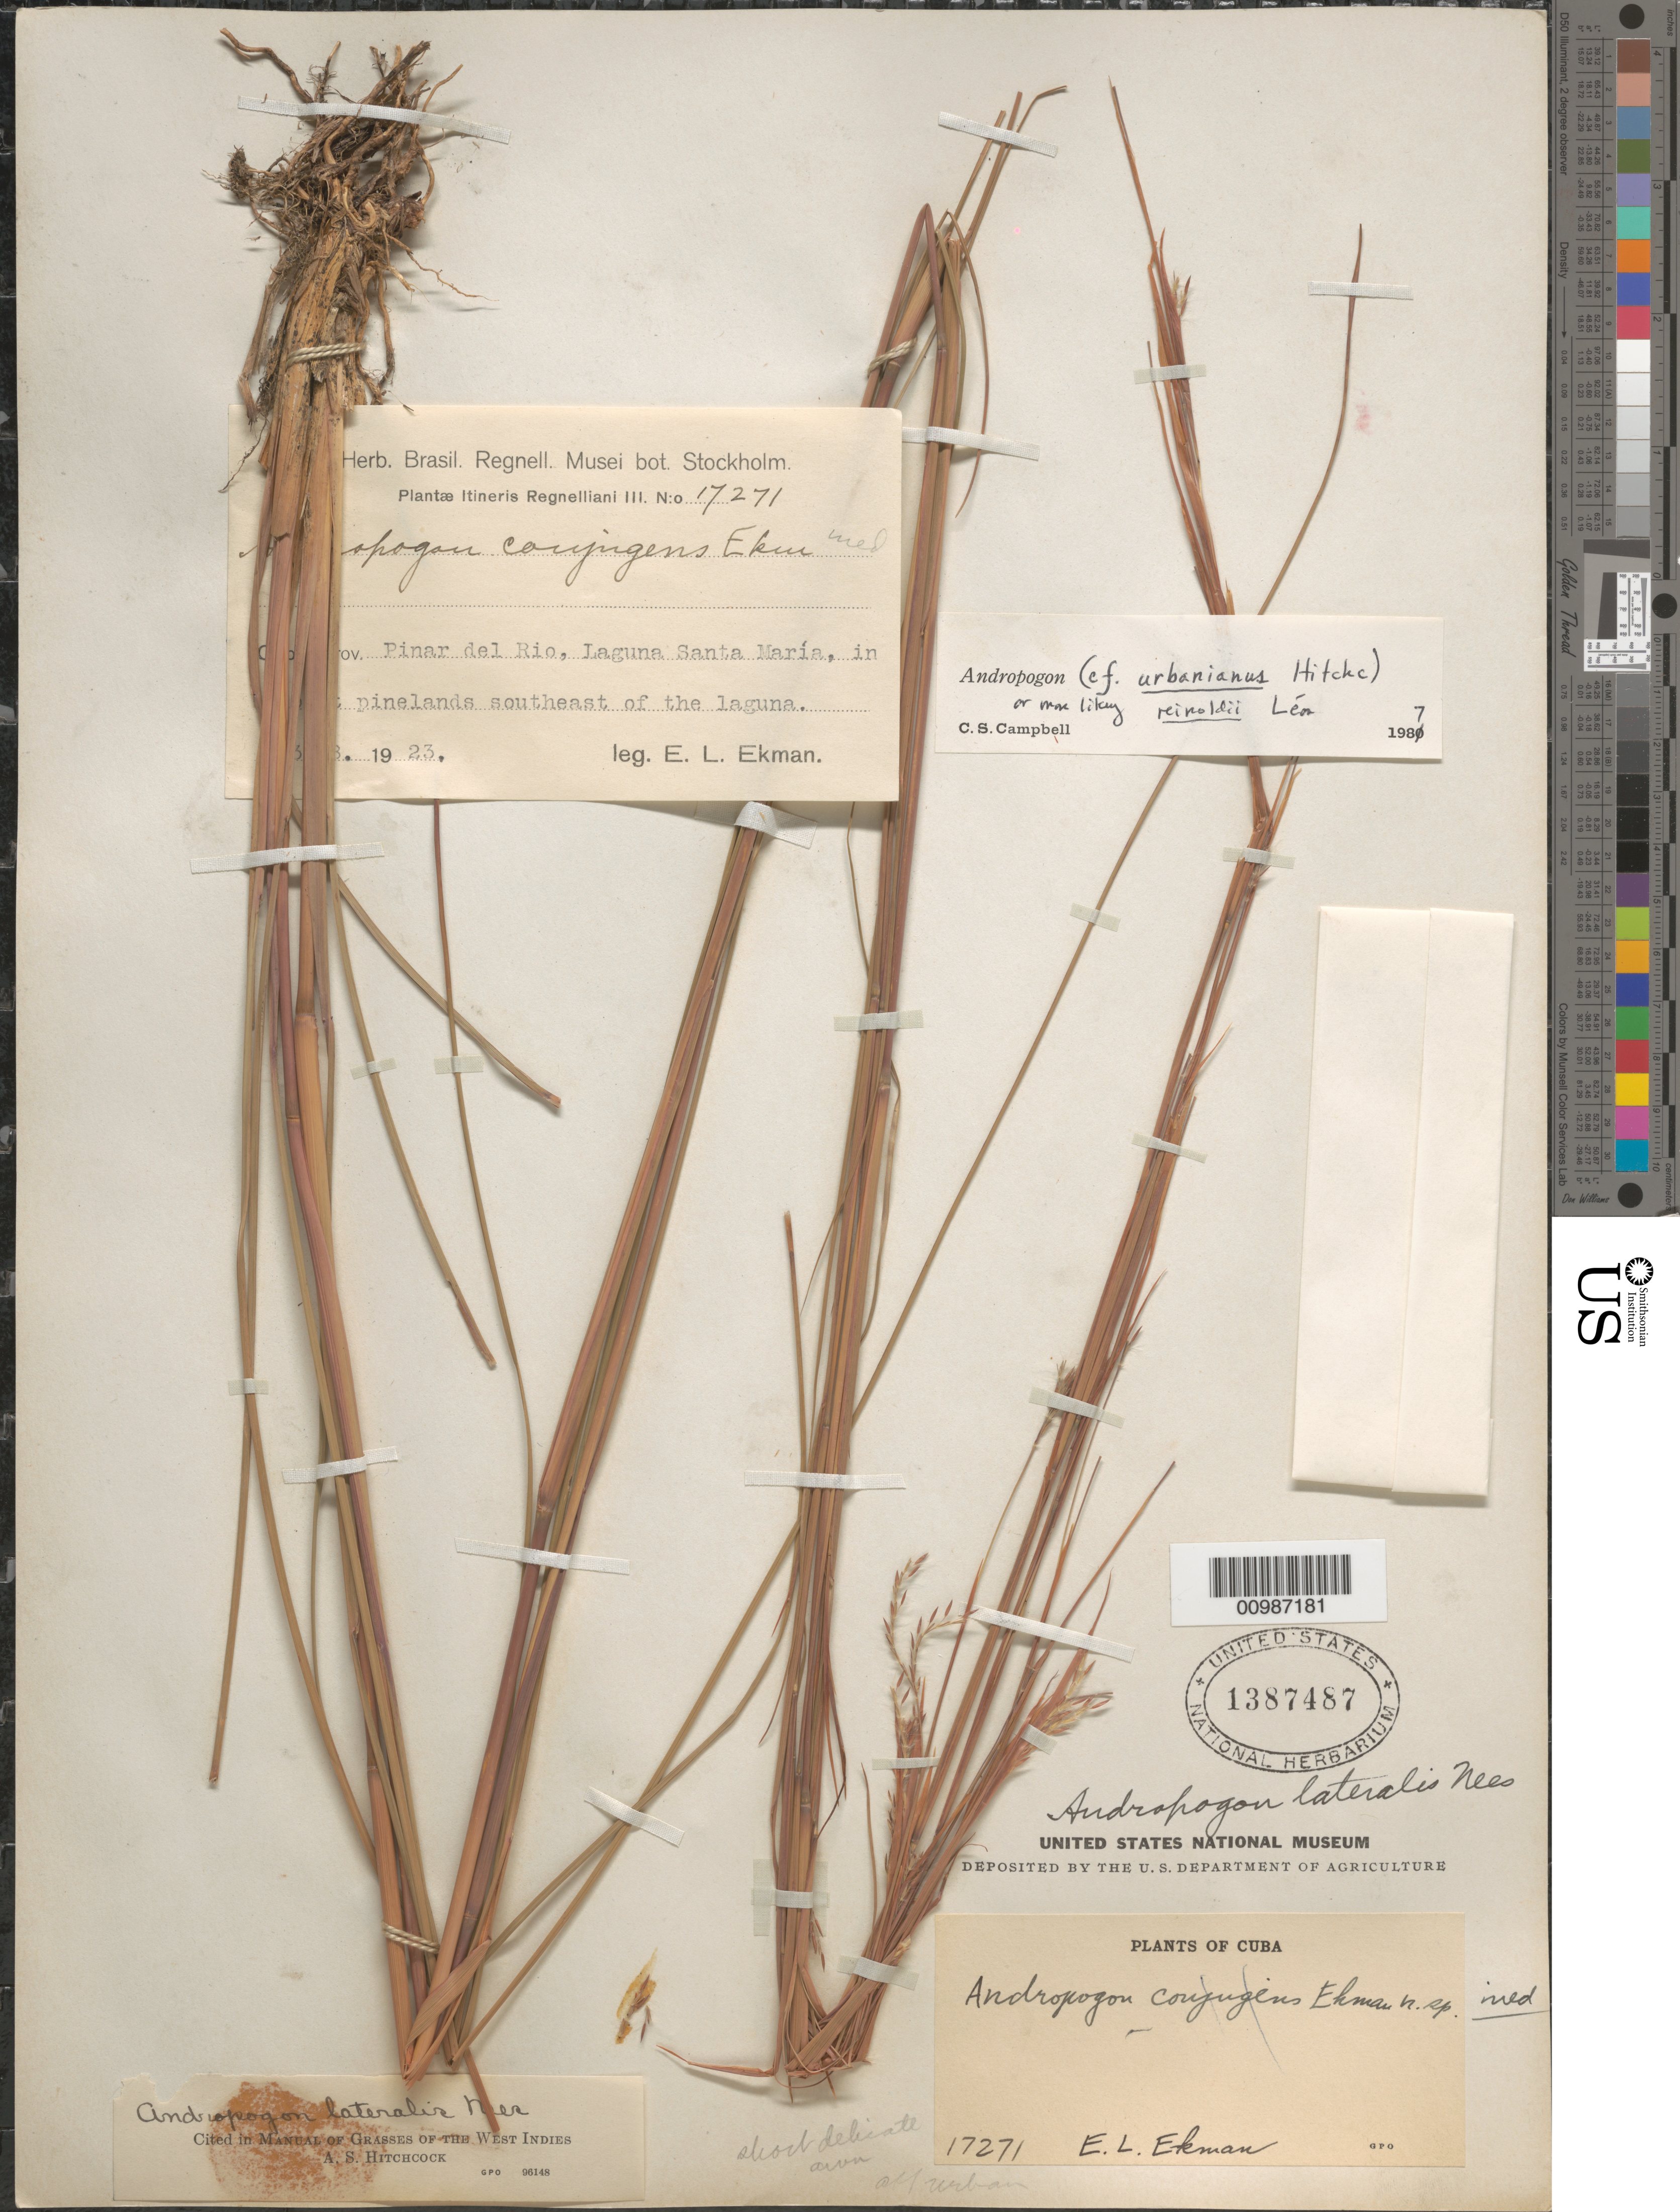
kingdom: Plantae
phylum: Tracheophyta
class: Liliopsida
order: Poales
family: Poaceae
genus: Andropogon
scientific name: Andropogon reinoldii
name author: León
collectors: E. L. Ekman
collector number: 17271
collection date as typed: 23 Aug 1923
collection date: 1923-08-23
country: Cuba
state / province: Pinar del Rio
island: Cuba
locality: near Laguna Santa Maria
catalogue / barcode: US 1387487